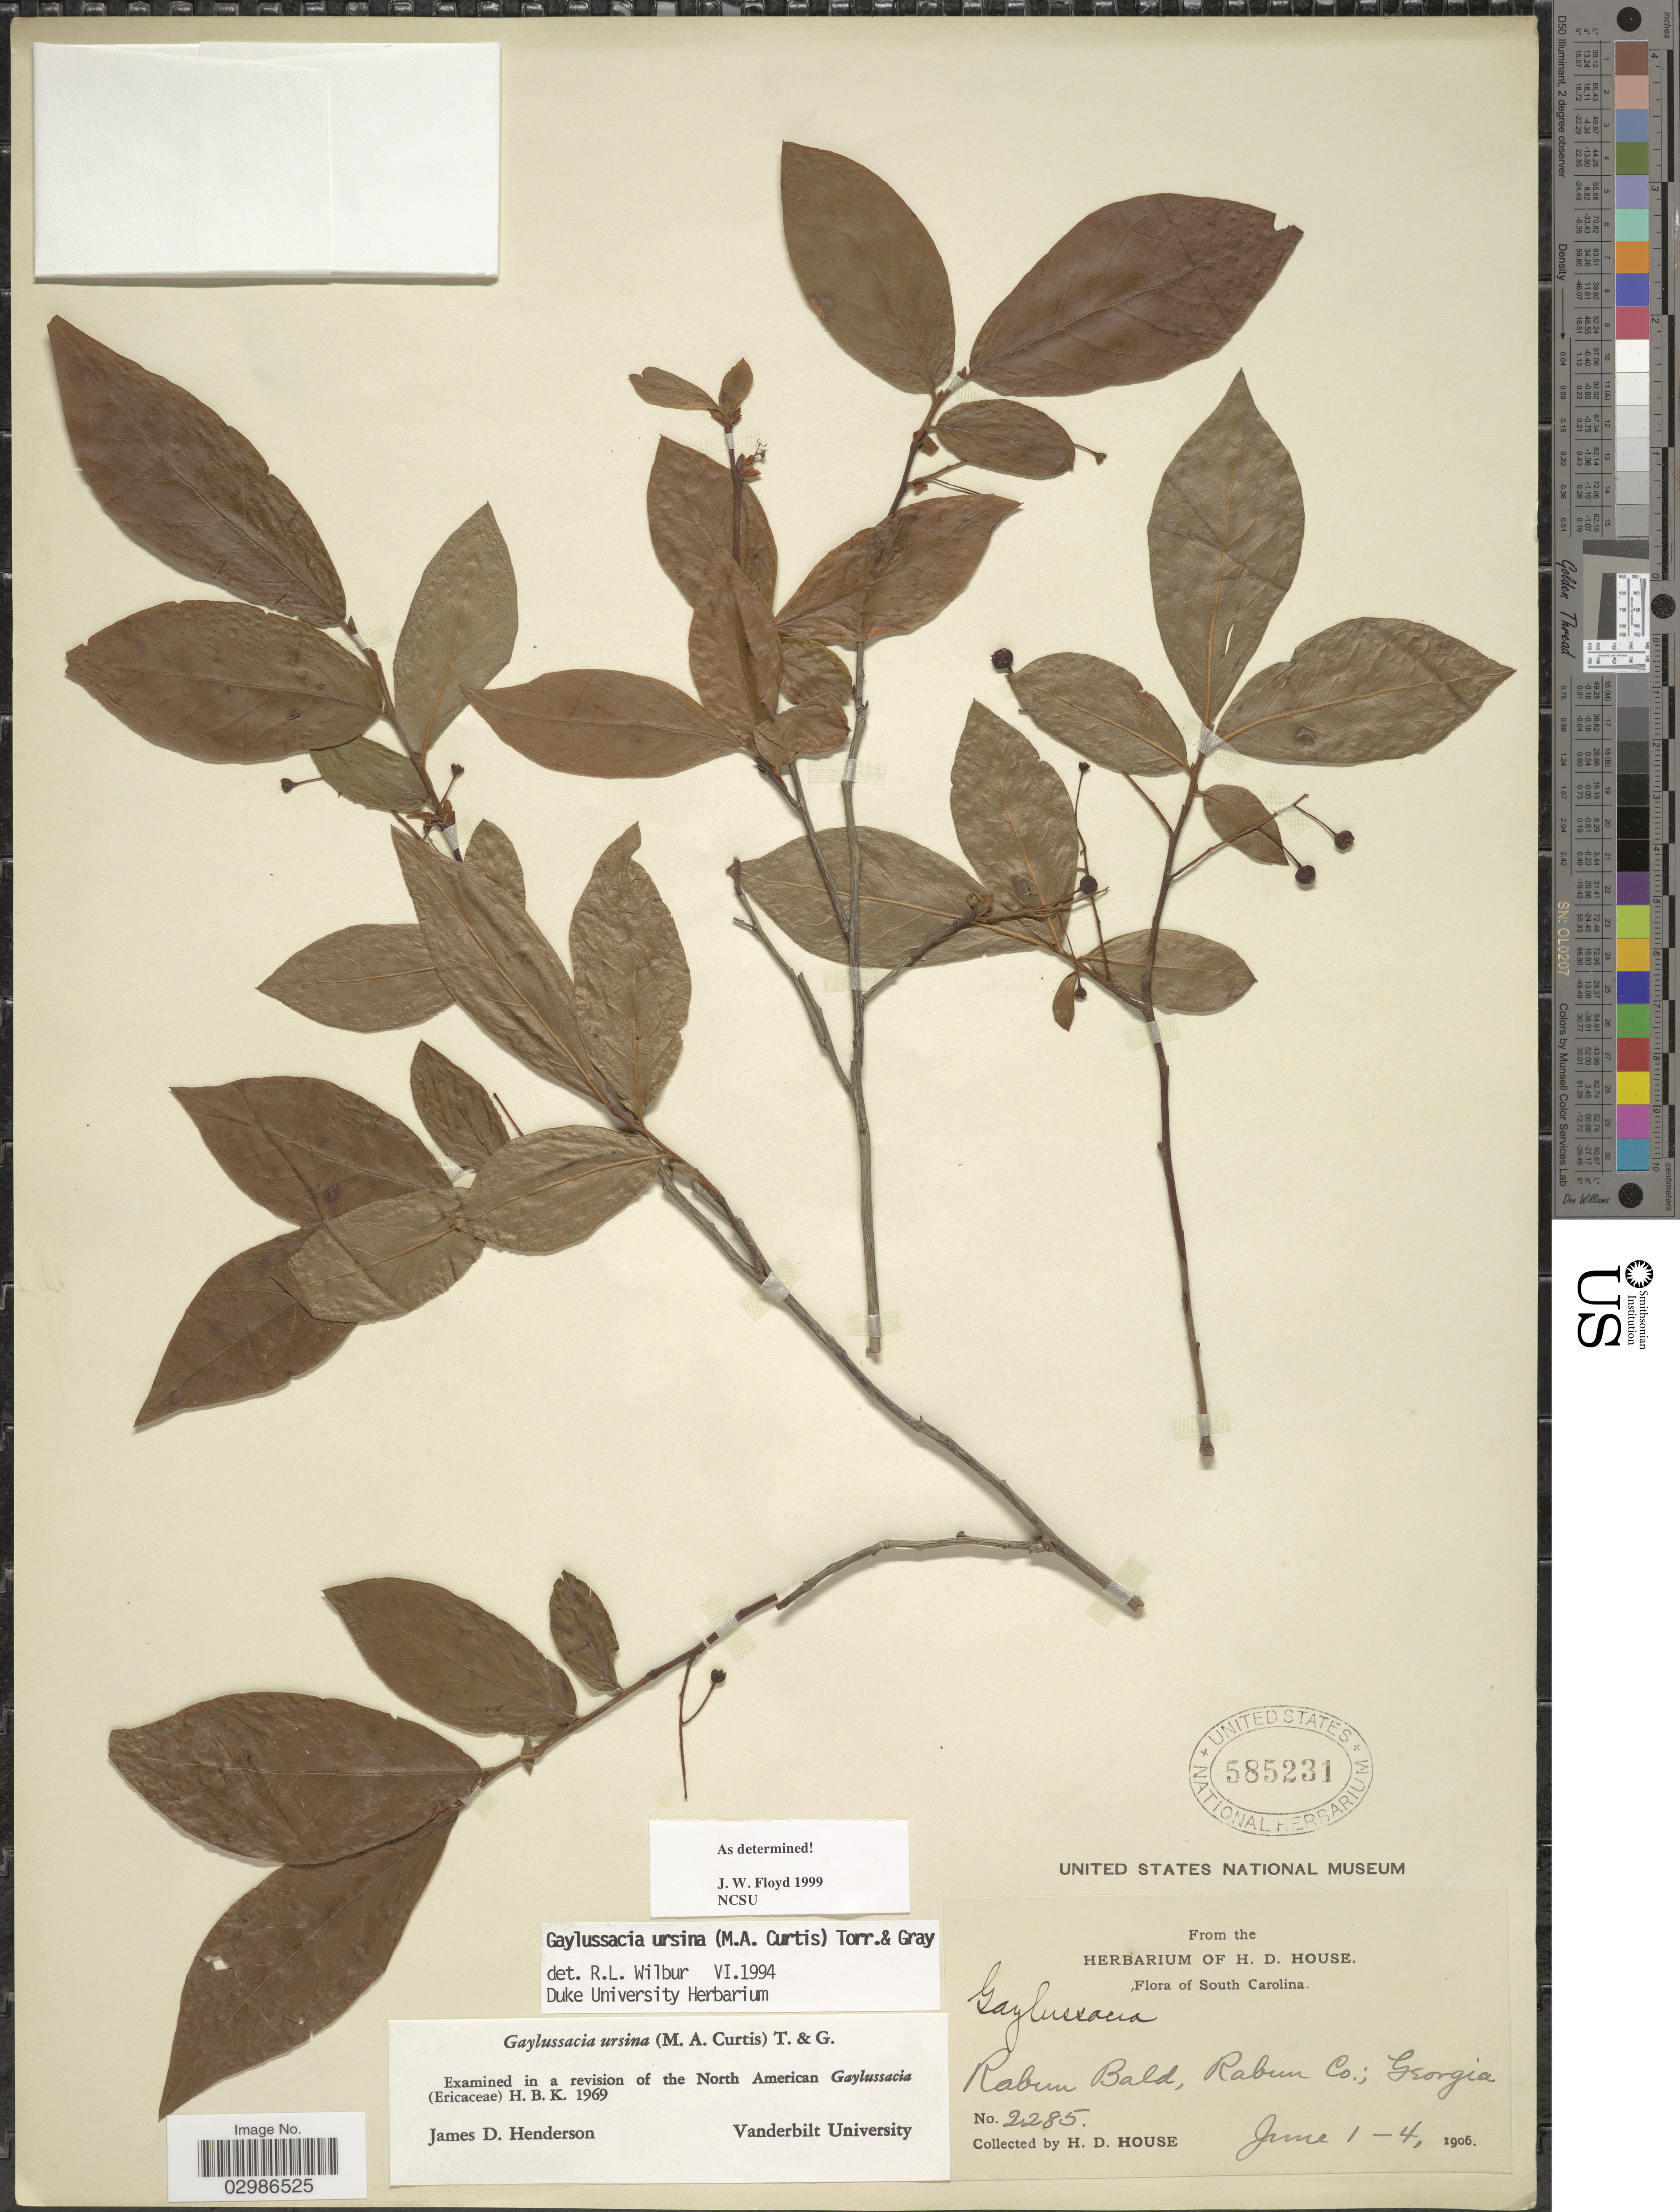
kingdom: Plantae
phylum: Tracheophyta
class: Magnoliopsida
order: Ericales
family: Ericaceae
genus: Gaylussacia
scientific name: Gaylussacia ursina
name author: (M.A. Curtis) Torr. & A. Gray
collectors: H. D. House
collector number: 2285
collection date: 1906-06-01/1906-06-04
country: United States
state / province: South Carolina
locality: Rabun Bald, Rabun Co.; Georgia [unsure placement].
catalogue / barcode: US 585231